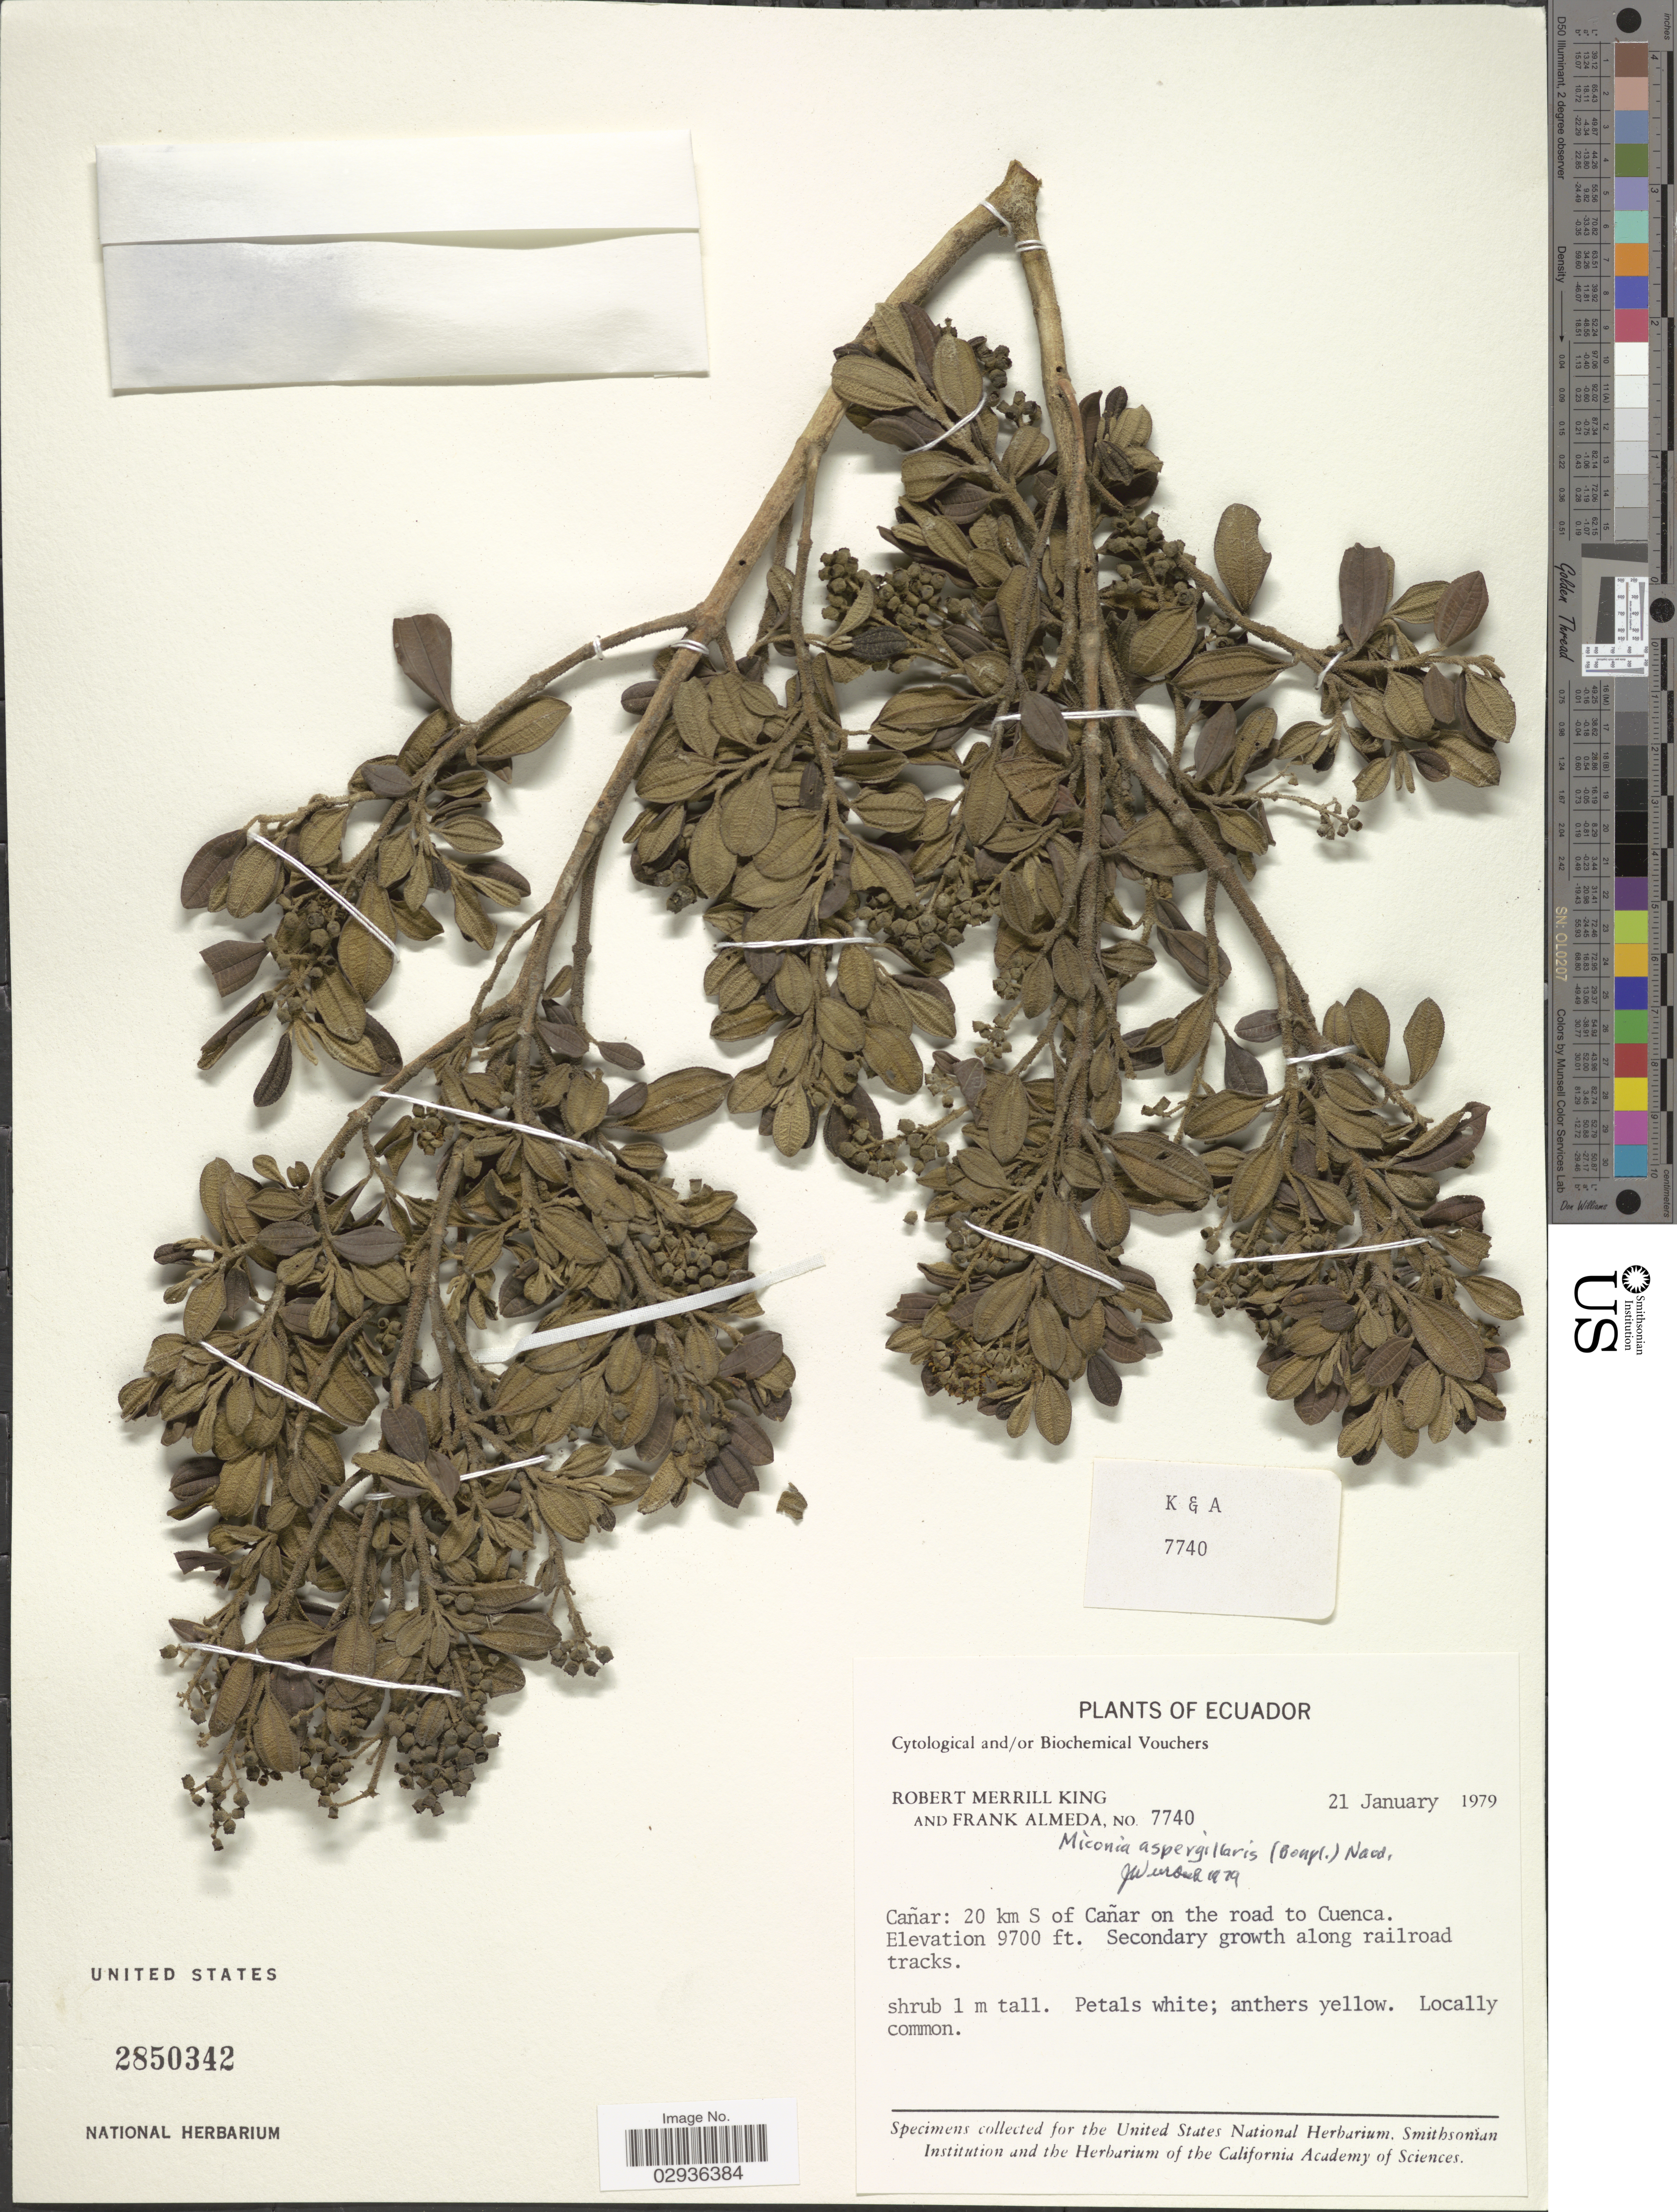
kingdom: Plantae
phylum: Tracheophyta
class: Magnoliopsida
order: Myrtales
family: Melastomataceae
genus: Miconia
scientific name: Miconia aspergillaris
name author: (Bonpl.) Naudin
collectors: R. M. King & F. Almeda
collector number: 7740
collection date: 1979-01-21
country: Ecuador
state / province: Cañar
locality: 20 km S of Cañar on the road to Cuenca.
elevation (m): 2957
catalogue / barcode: US 2850342